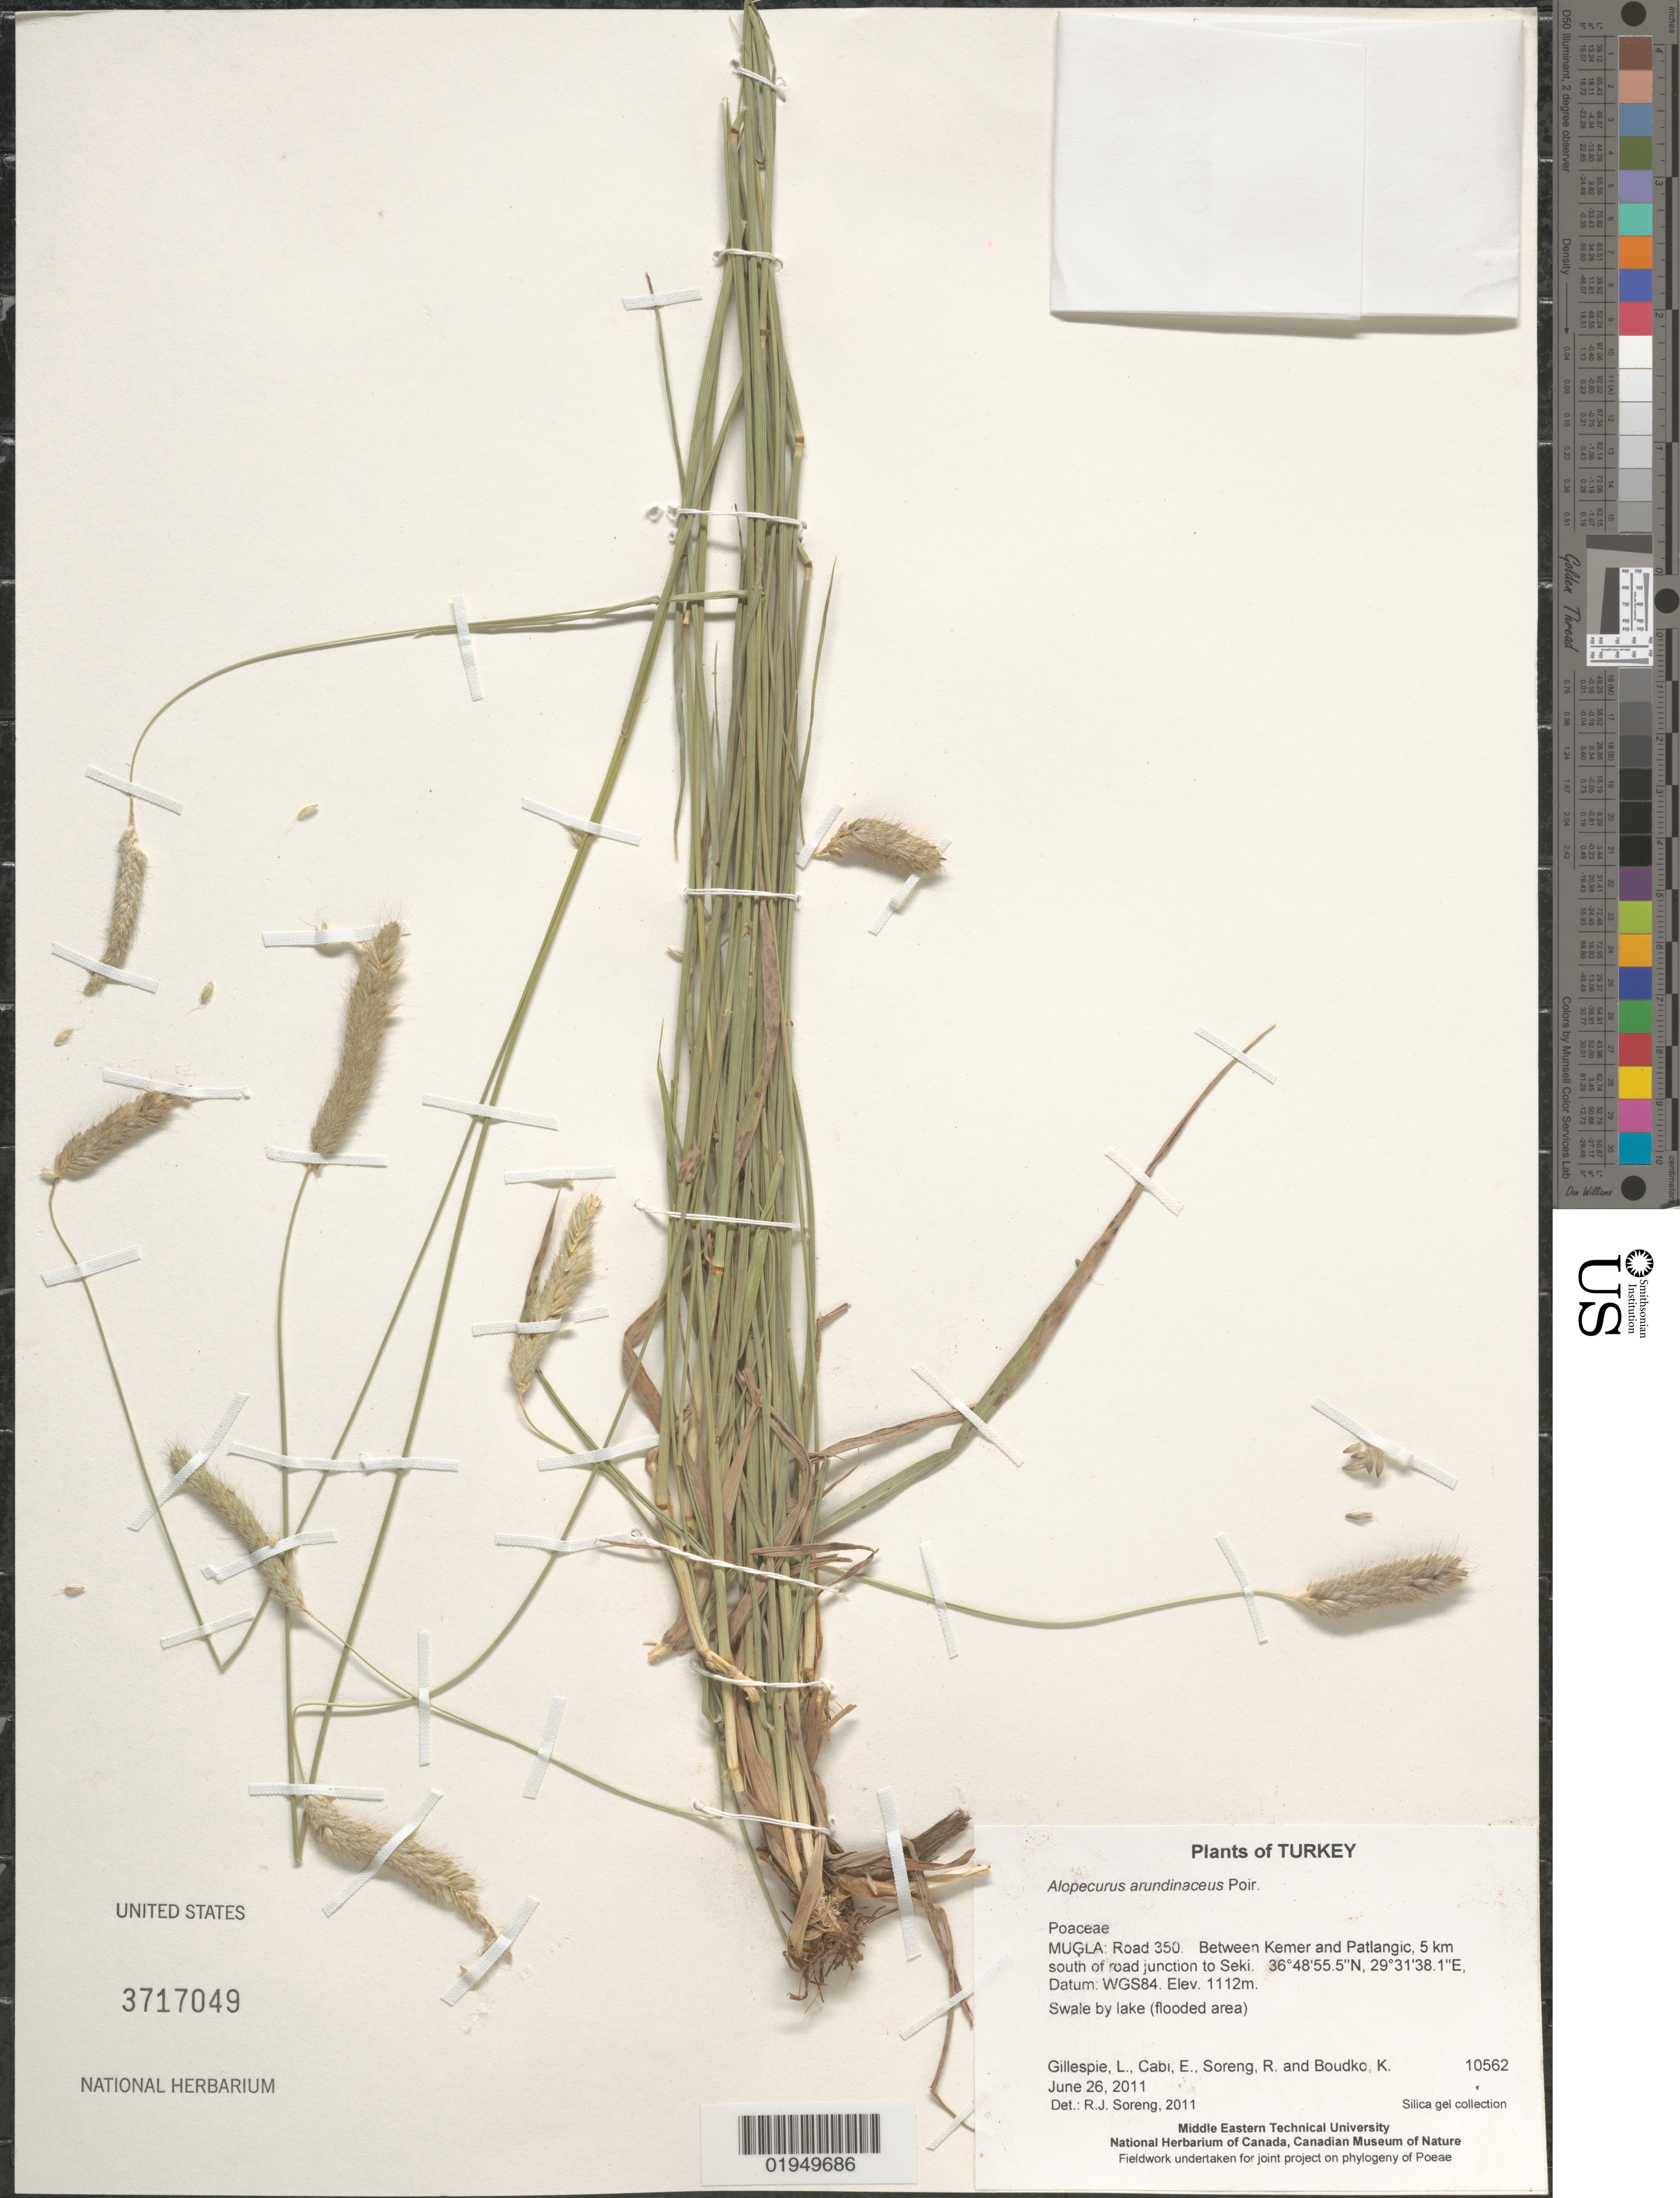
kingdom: Plantae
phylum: Tracheophyta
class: Liliopsida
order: Poales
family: Poaceae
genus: Alopecurus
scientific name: Alopecurus arundinaceus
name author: Poir.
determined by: Soreng, Robert J., Research Associate (BOT), Smithsonian Institution - National Museum of Natural History (UNITED STATES)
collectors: L. J. Gillespie, E. Cabi, R. J. Soreng & K. Boudko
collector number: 10562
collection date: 2011-06-26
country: Turkey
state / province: Mugla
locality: Road 350. Between Kemer and Patlangic, 5 km south of road junction to Seki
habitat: Swale by lake (flooded area)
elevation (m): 1112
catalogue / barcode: US 3717049